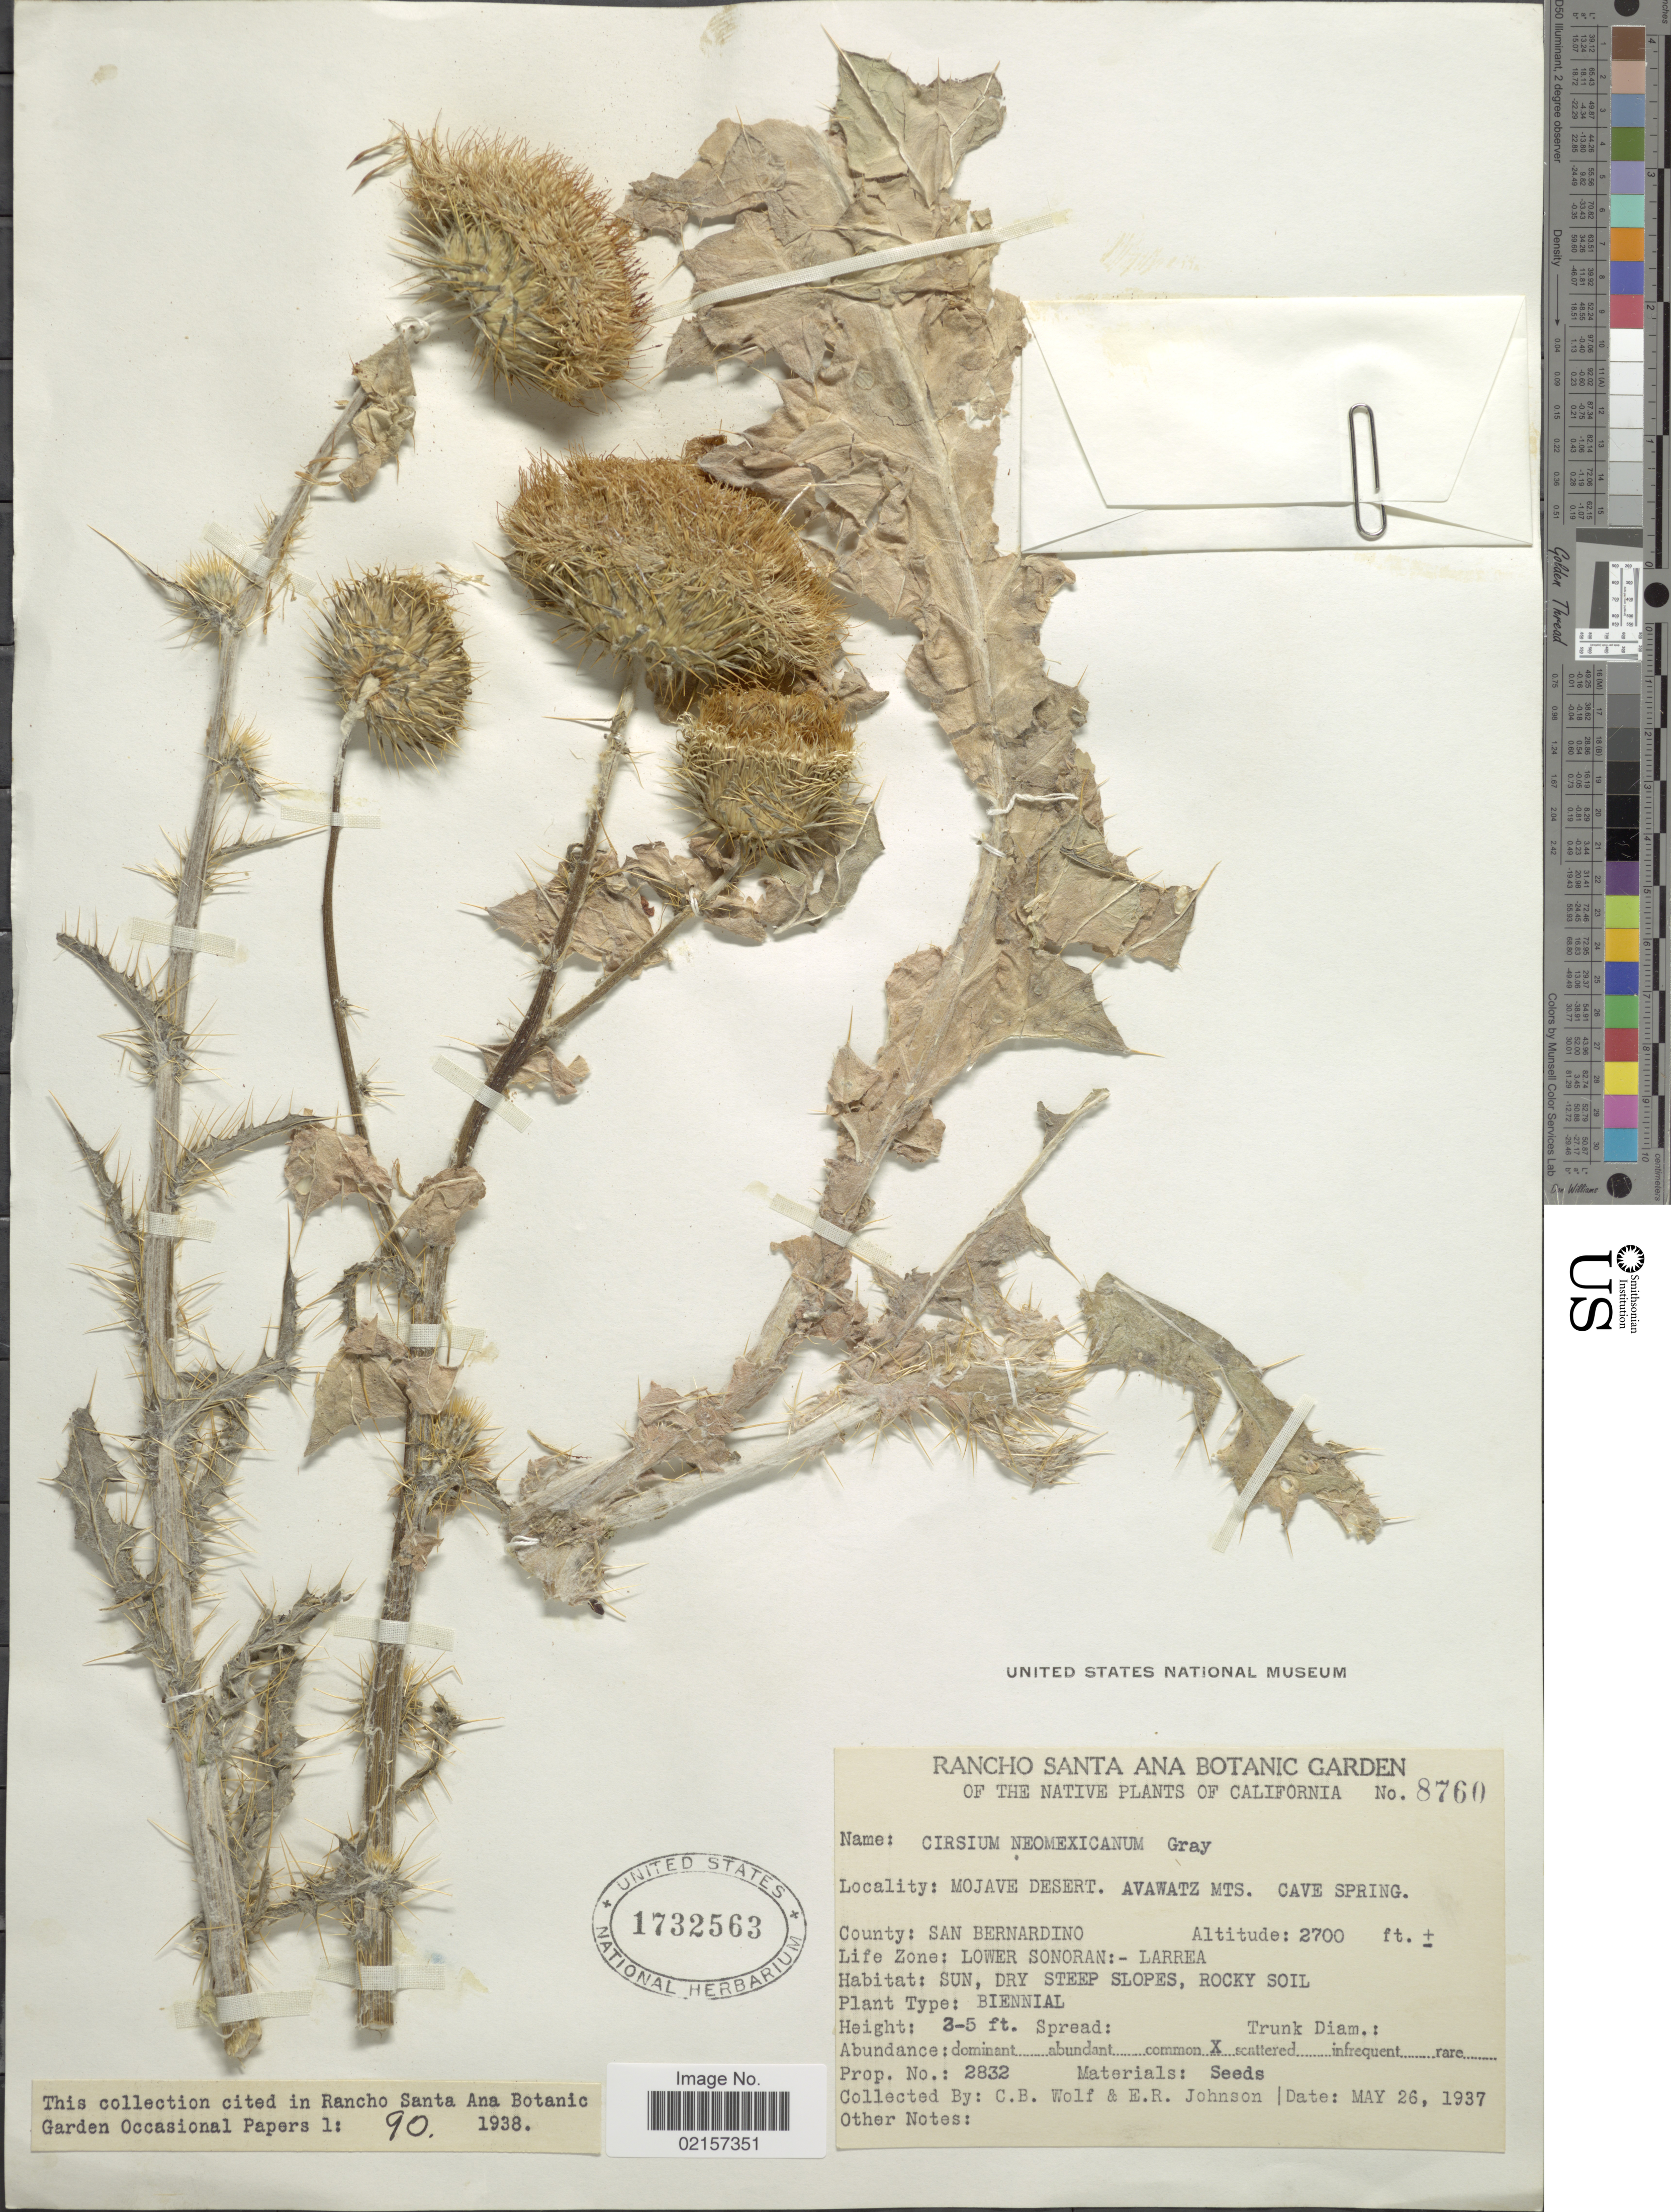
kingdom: Plantae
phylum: Tracheophyta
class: Magnoliopsida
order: Asterales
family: Asteraceae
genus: Cirsium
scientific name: Cirsium neomexicanum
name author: A. Gray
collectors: C. B. Wolf & E. R. Johnson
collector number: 8760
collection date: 1937-05-26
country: United States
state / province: California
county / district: San Bernardino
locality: Rancho Santa Ana Botanic Garden of the Native plants of California, Mojave Desert, Avawatz Mts., Cave Springs, County San Bernardino, Lower Sonoran: Larrea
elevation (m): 823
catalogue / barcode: US 1732563